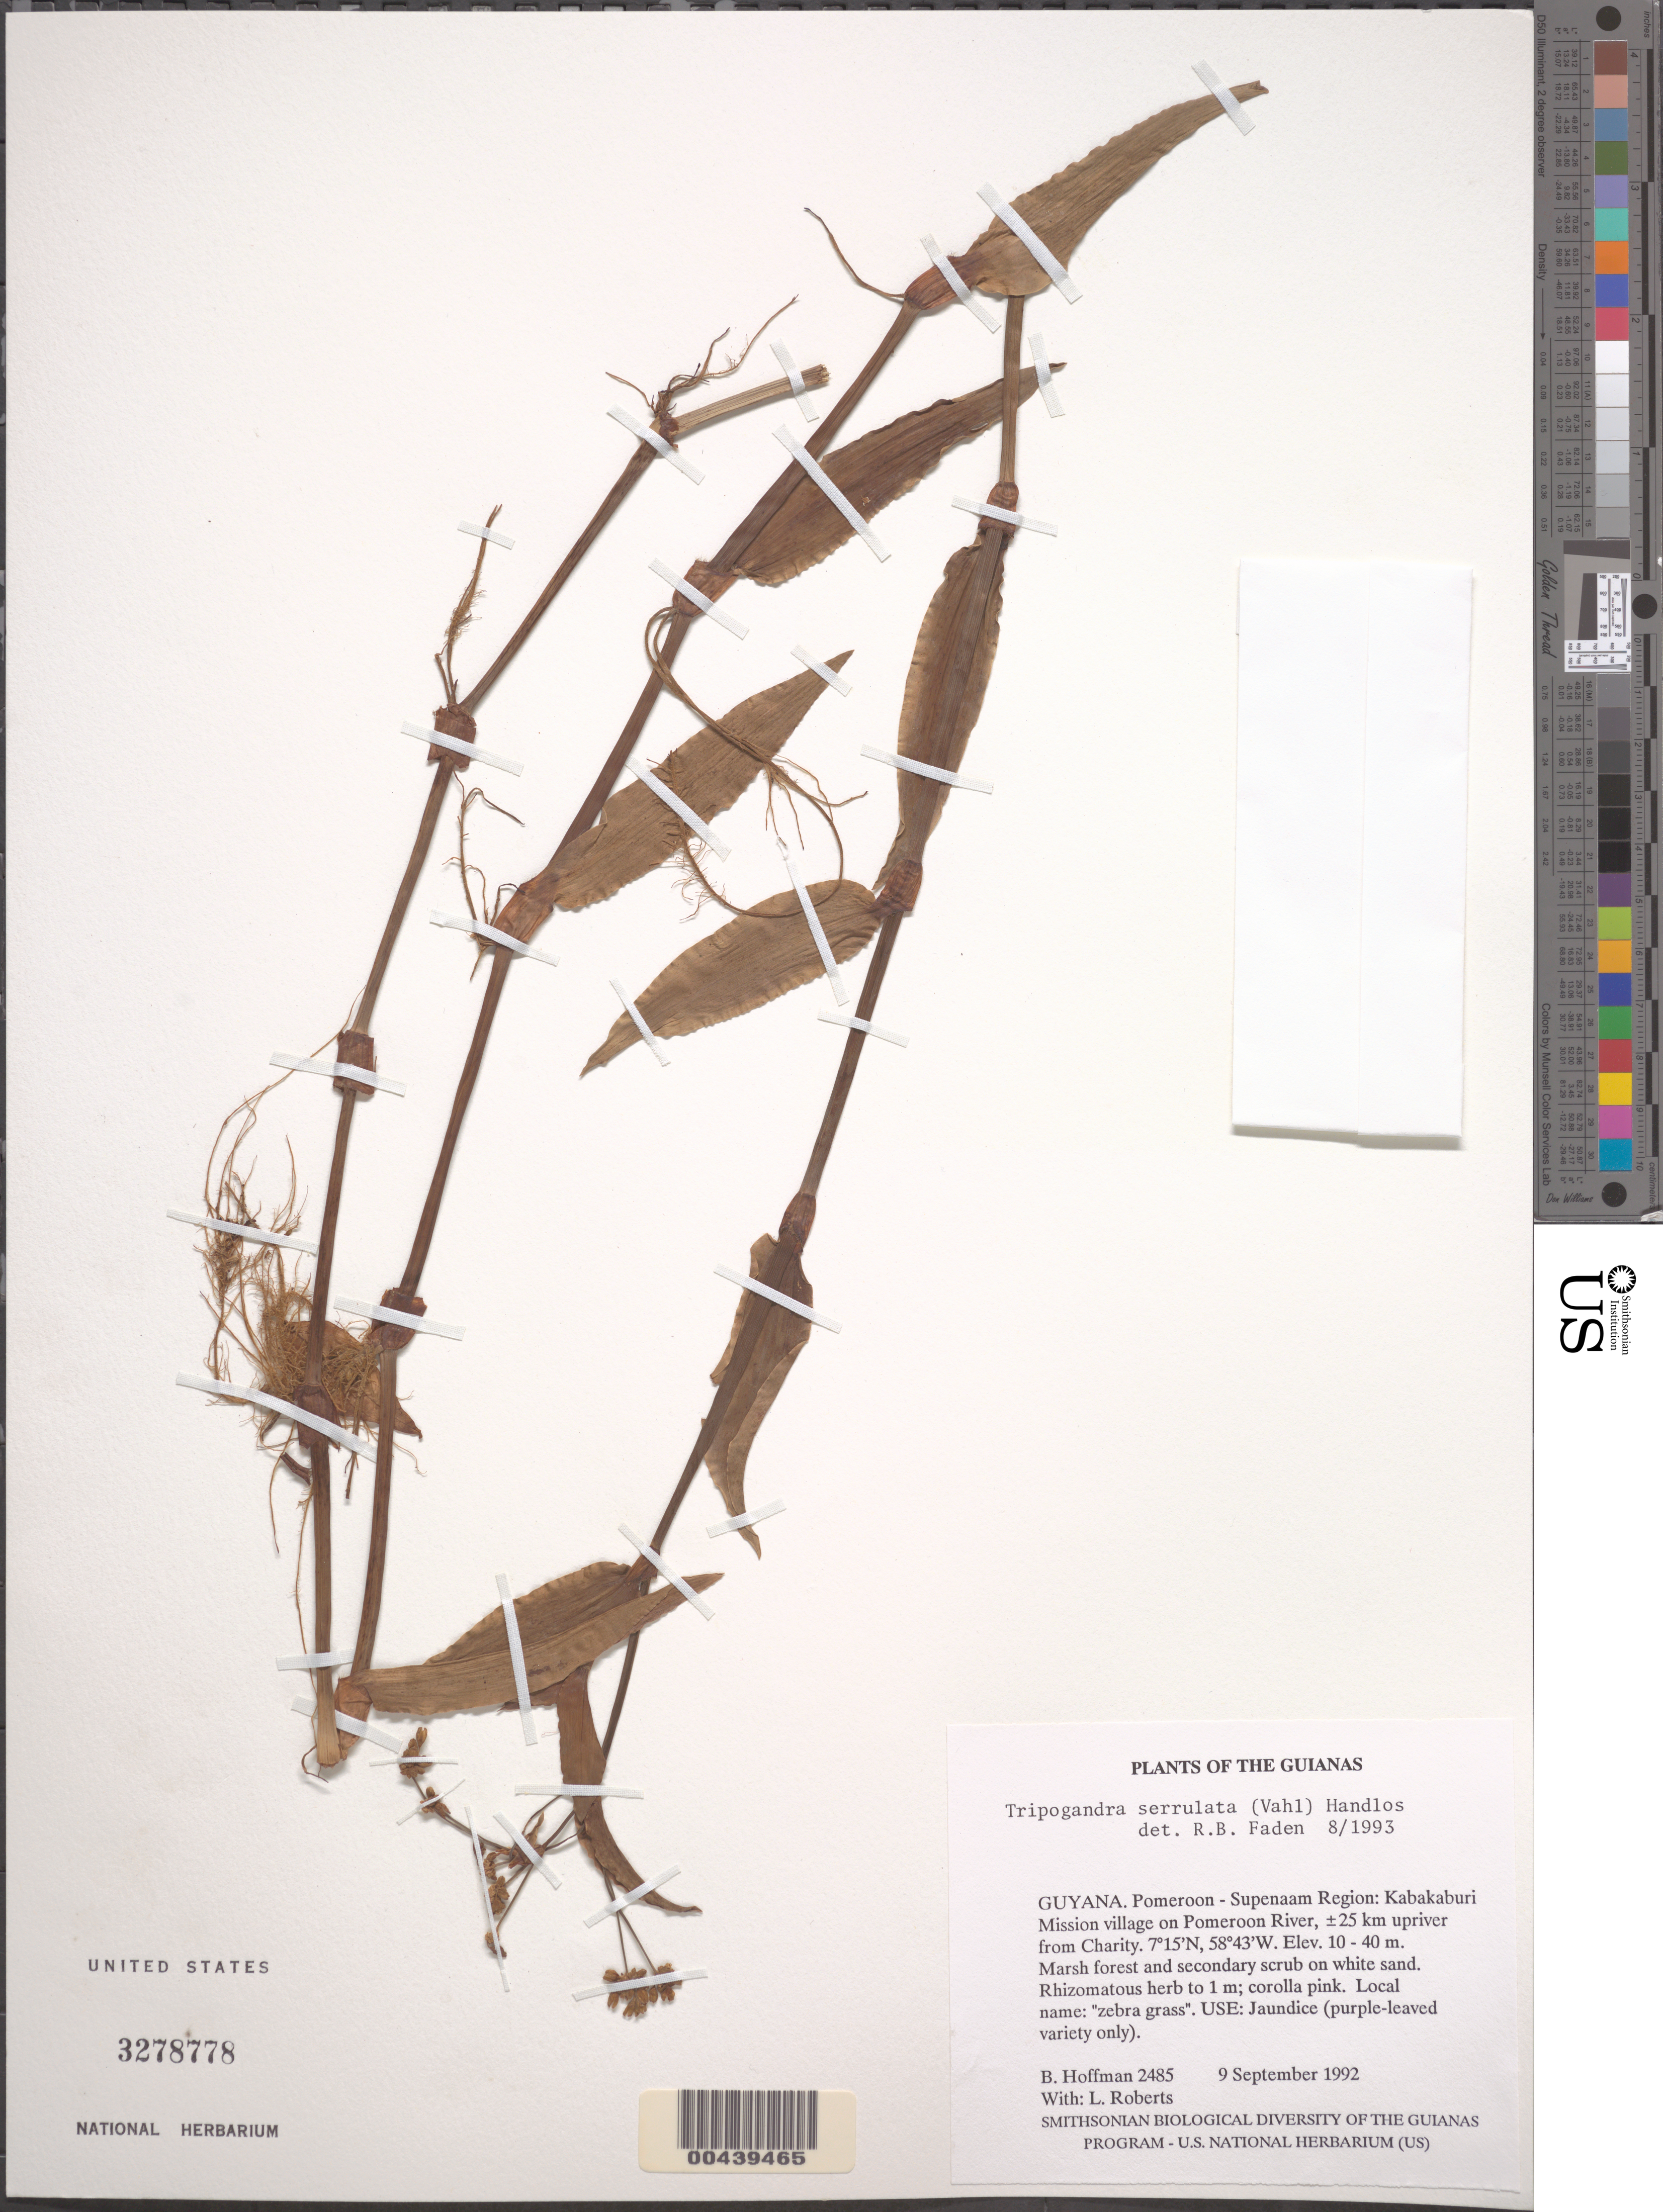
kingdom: Plantae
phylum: Tracheophyta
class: Liliopsida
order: Commelinales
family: Commelinaceae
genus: Tripogandra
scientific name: Tripogandra serrulata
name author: (Vahl) Handlos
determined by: Faden, Robert B., (US), Smithsonian Institution - National Museum of Natural History (UNITED STATES)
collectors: B. Hoffman & L. Roberts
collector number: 2485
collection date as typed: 09 Sep 1992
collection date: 1992-09-09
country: Guyana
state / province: Pomeroon-Supenaam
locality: Kabakaburi mission village on pomeroon river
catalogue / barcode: US 3278778